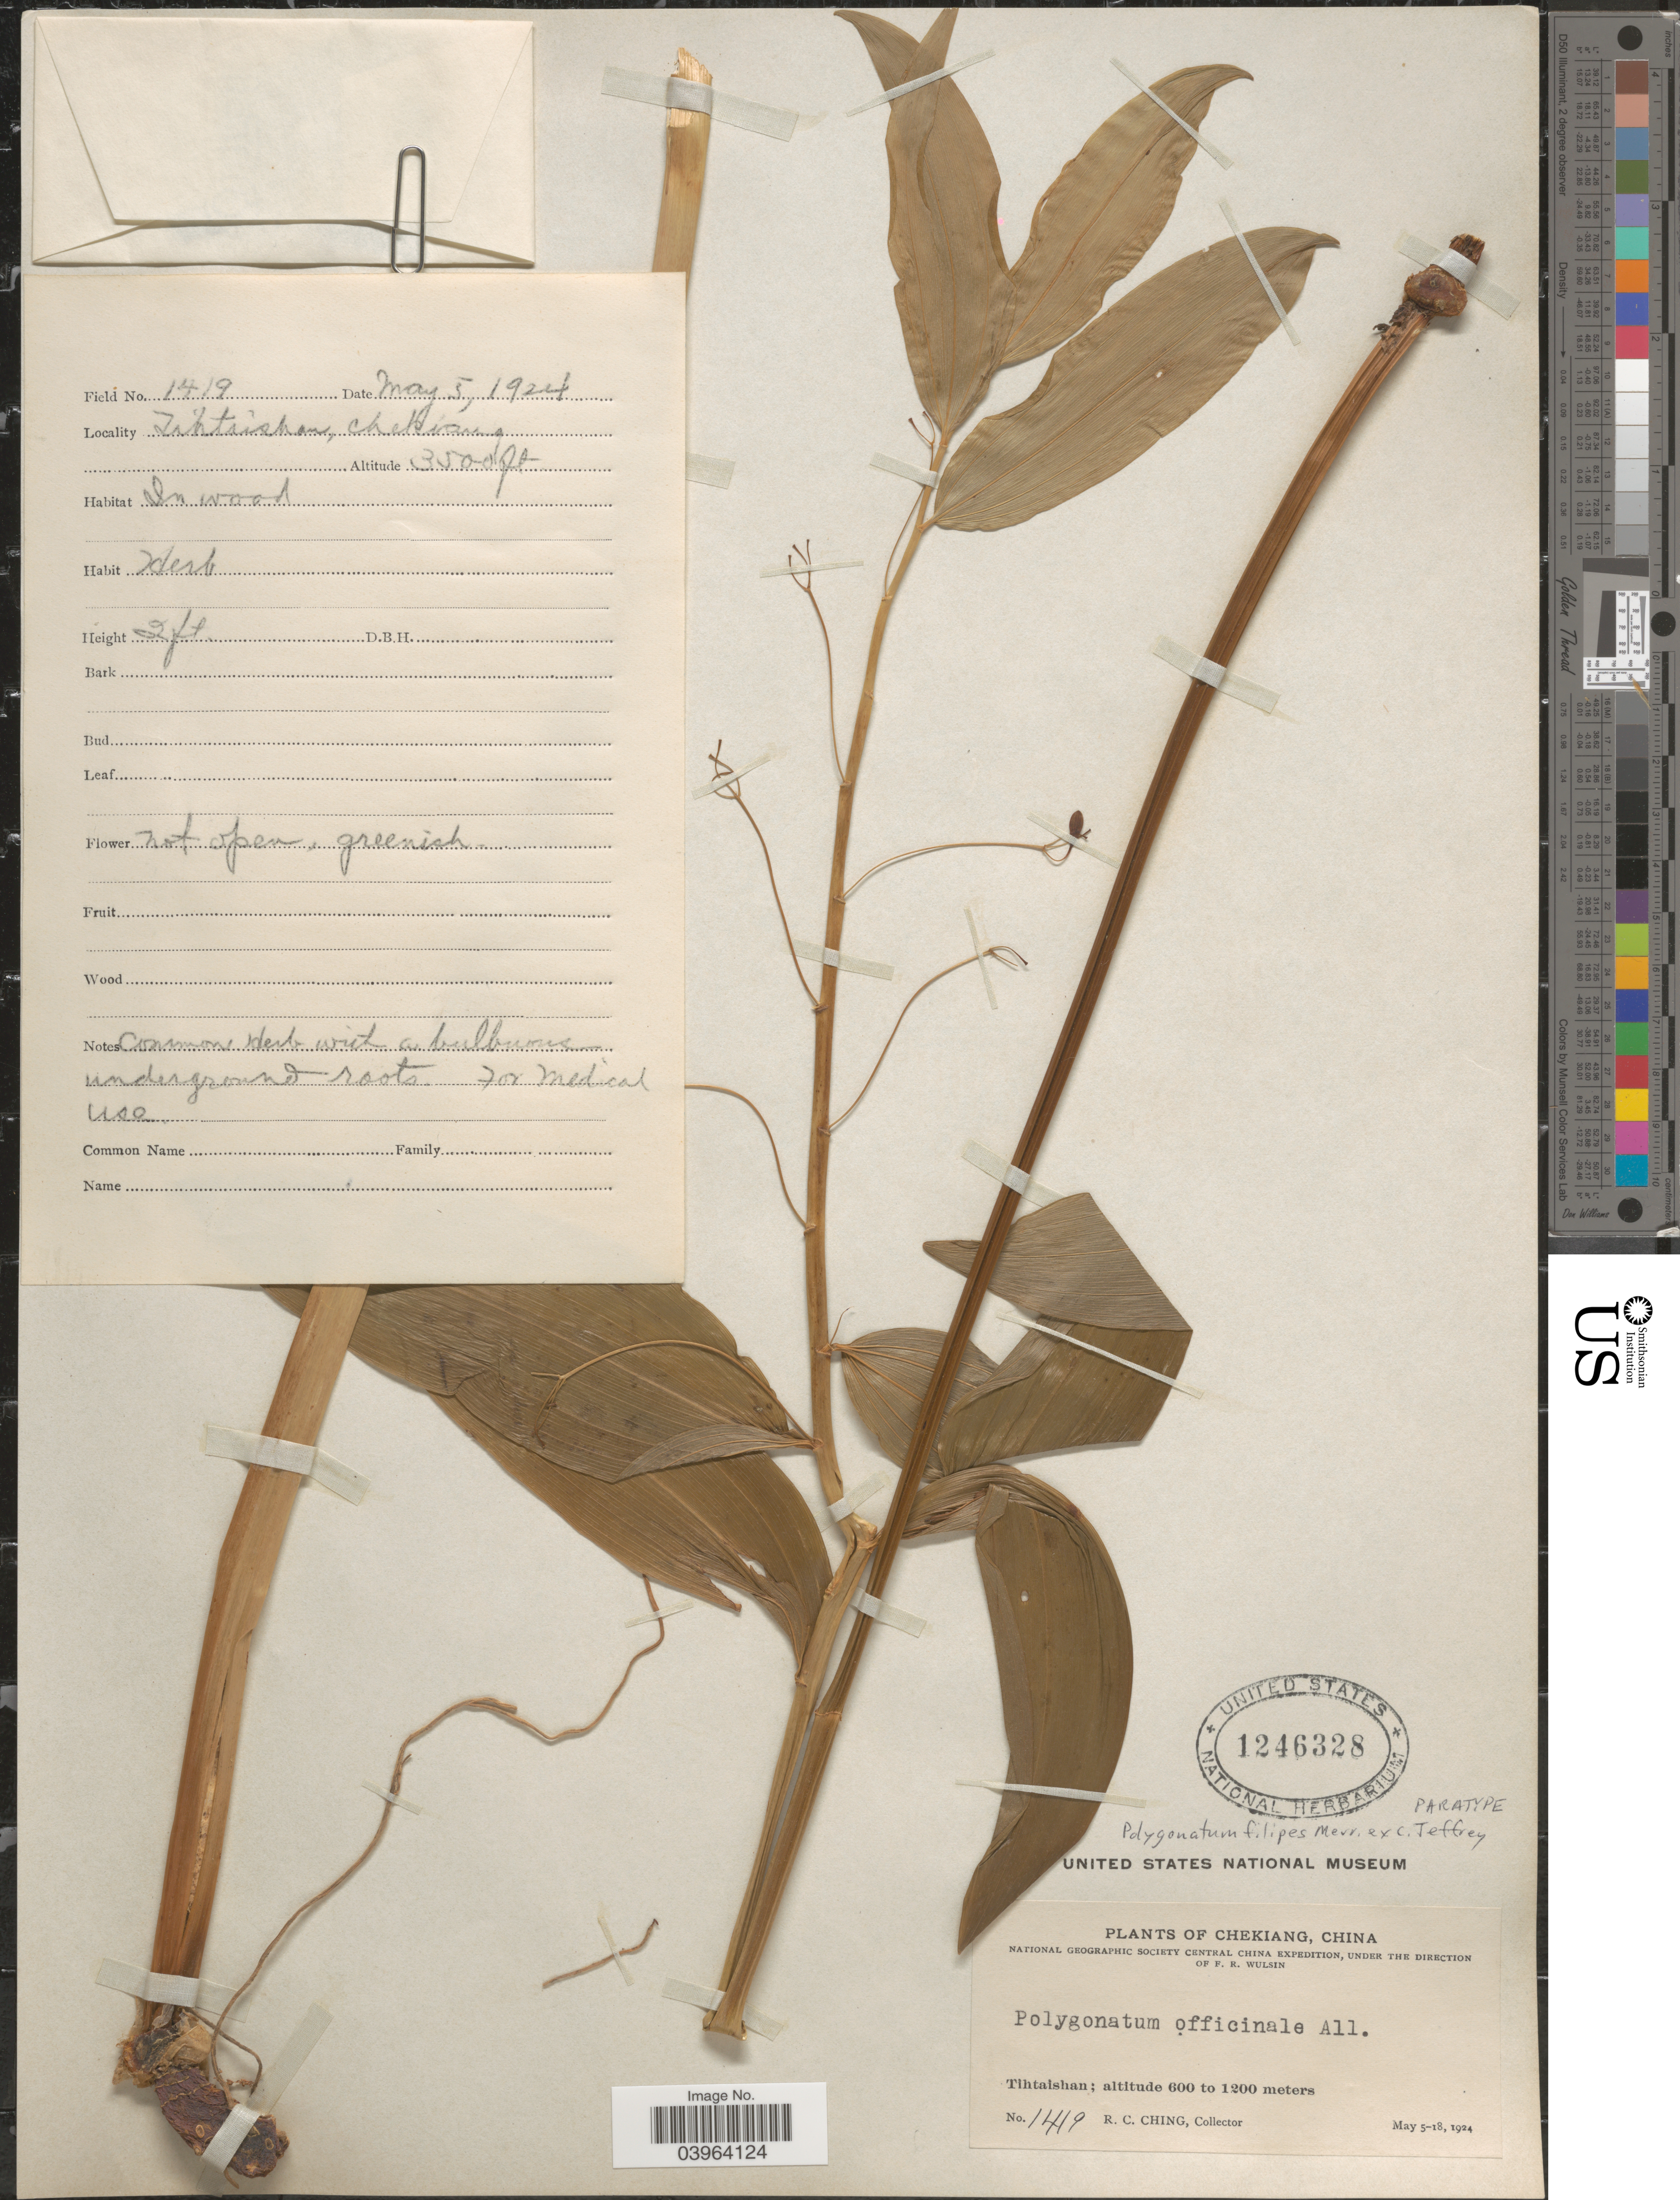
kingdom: Plantae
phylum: Tracheophyta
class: Liliopsida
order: Asparagales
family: Asparagaceae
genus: Polygonatum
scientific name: Polygonatum filipes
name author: Merr. ex C. Jeffrey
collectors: R. C. Ching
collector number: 1419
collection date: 1924-05-05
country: China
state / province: Zhejiang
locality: Chekiang. Tihtaishan.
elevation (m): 1067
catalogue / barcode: US 1246328